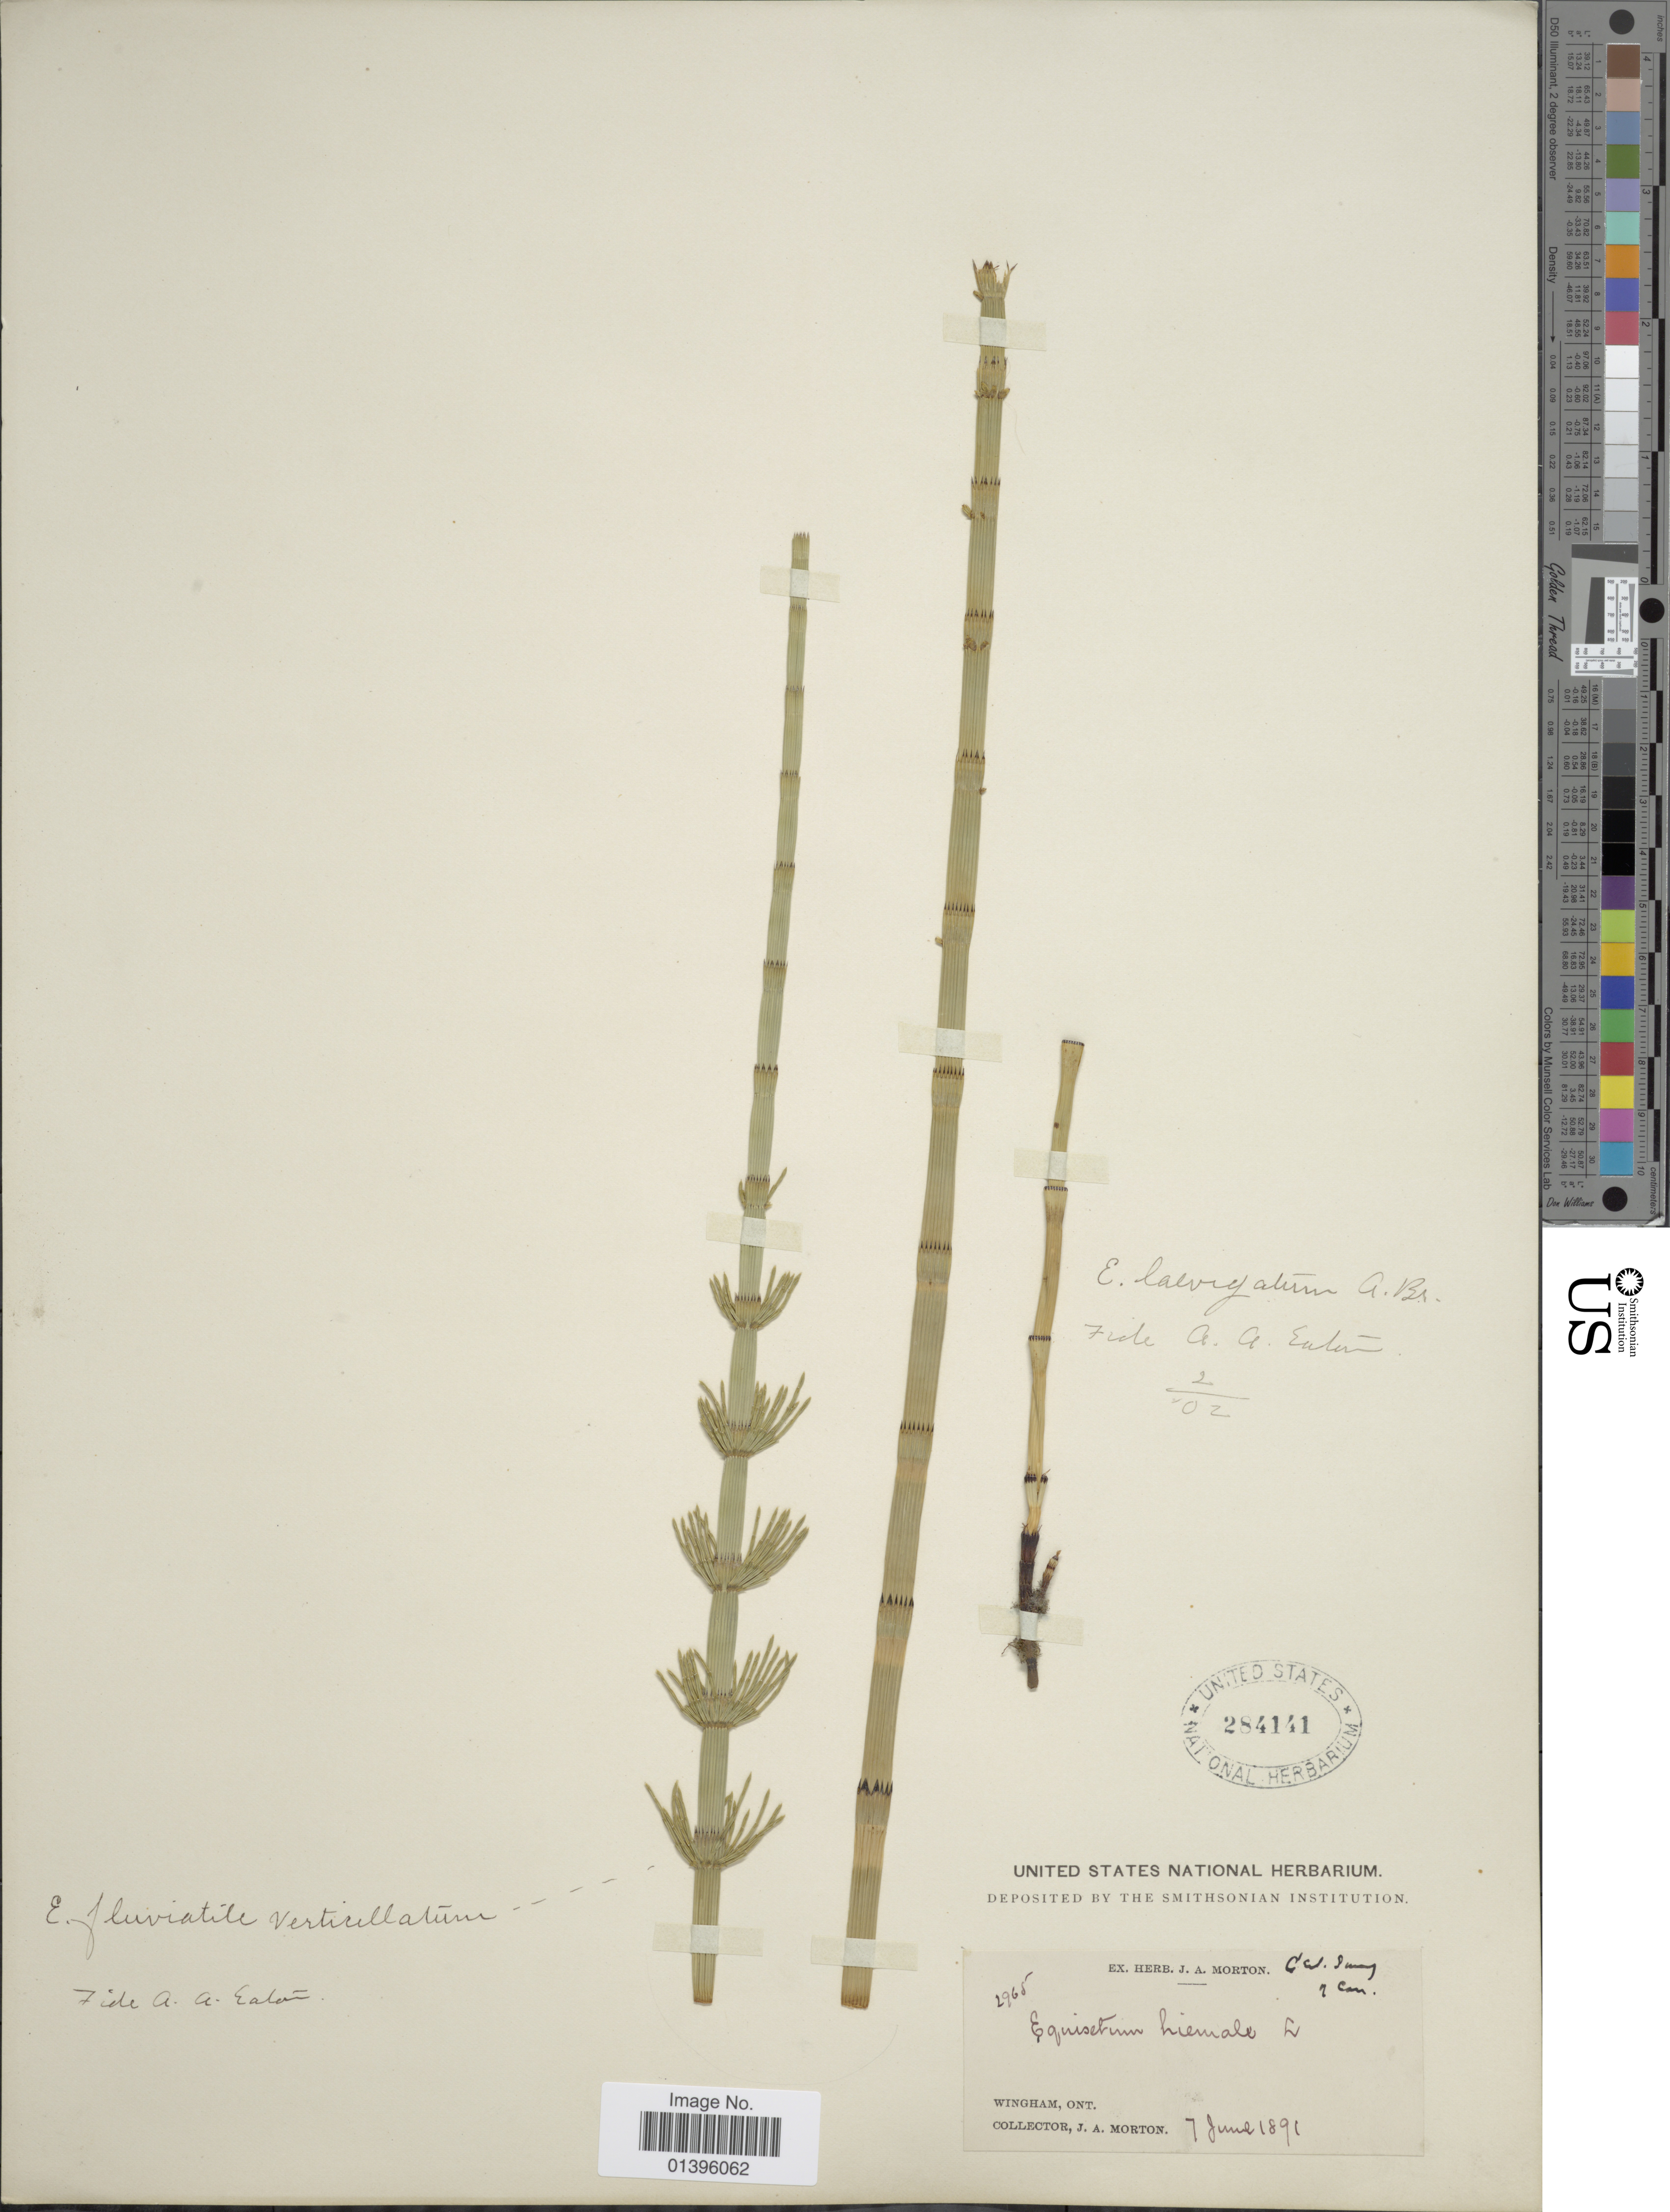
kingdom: Plantae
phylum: Tracheophyta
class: Polypodiopsida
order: Equisetales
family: Equisetaceae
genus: Equisetum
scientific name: Equisetum fluviatile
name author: L.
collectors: J. A. Morton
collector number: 2965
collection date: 1891-06-07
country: Canada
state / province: Ontario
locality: Wingham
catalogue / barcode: US 284141